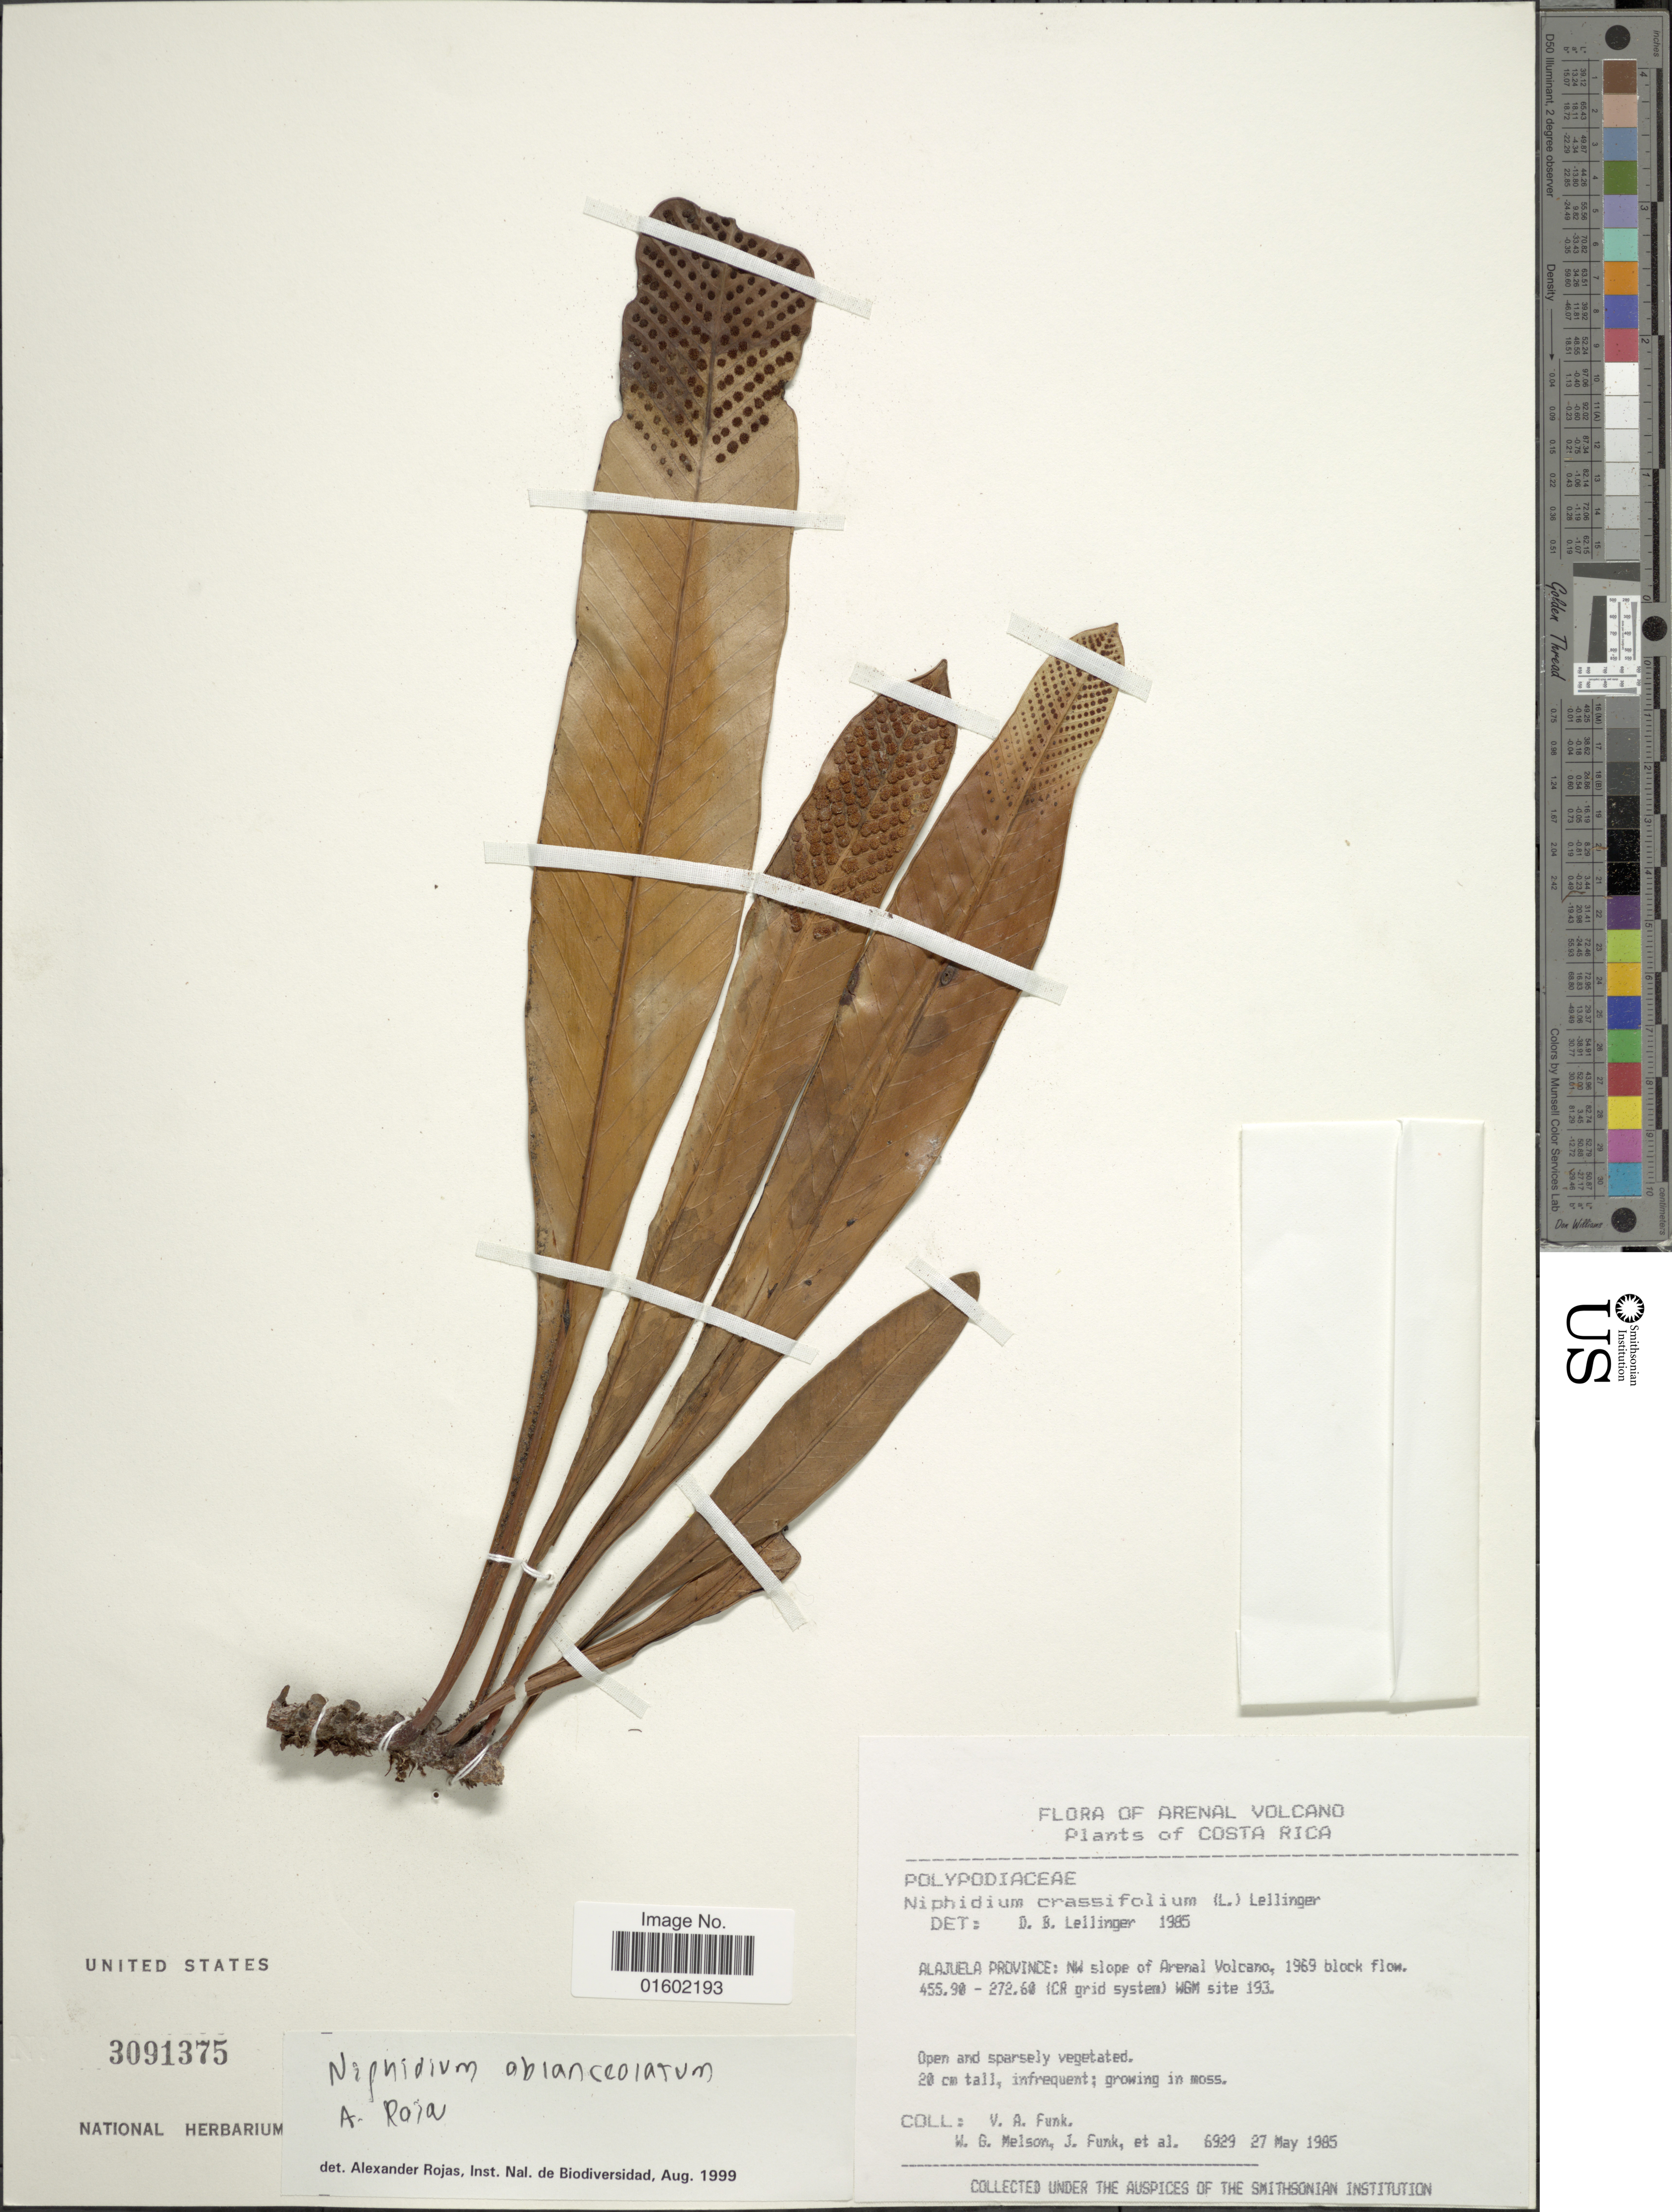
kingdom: Plantae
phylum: Tracheophyta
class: Polypodiopsida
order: Polypodiales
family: Polypodiaceae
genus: Niphidium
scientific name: Niphidium crassifolium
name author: (L.) Lellinger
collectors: V. Funk, W. Melson, J. Funk & et al.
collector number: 6929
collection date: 1985-05-27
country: Costa Rica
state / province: Alajuela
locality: Arenal Volcano, NW slope of Arenal Volcano, 1969 block flow, 455.90-272.60 (CR grid system) WGM site 193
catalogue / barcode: US 3091375